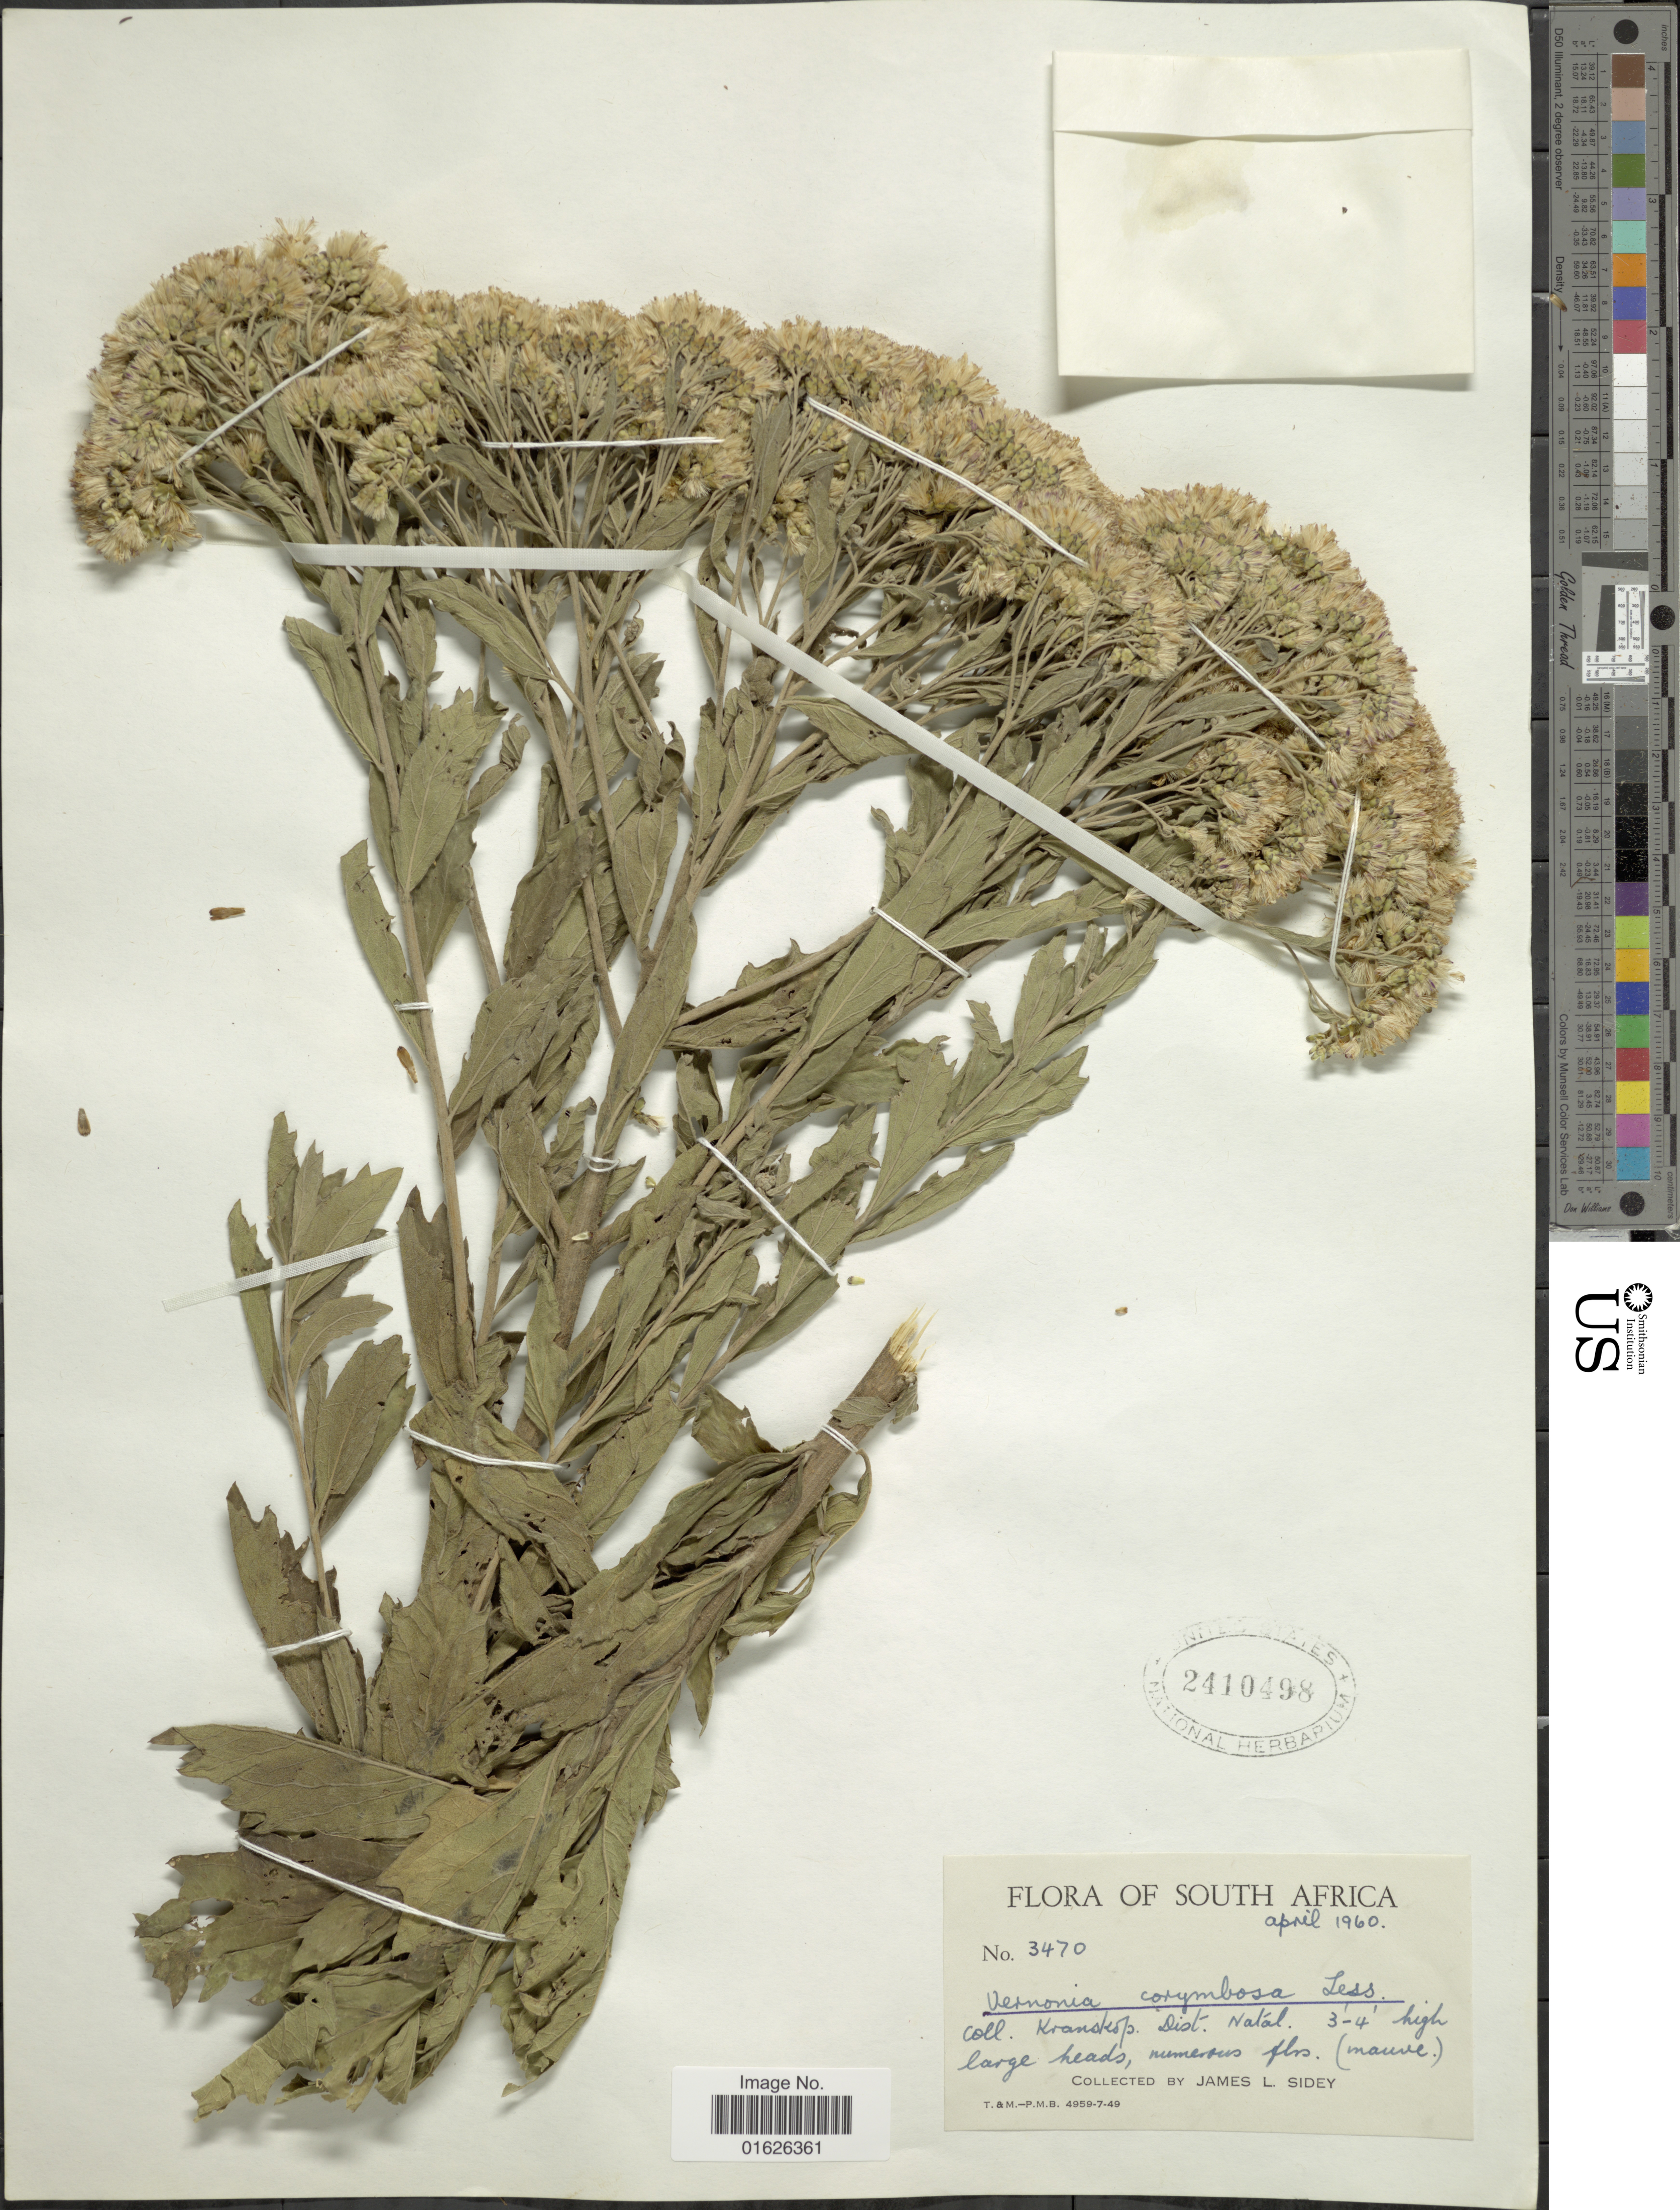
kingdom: Plantae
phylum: Tracheophyta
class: Magnoliopsida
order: Asterales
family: Asteraceae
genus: Gymnanthemum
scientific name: Gymnanthemum crataegifolium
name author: (Hutch.) H. Rob.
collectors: J. L. Sidey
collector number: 3470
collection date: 1960-04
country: South Africa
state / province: KwaZulu-Natal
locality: Kranskop Dist. Natal.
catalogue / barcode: US 2410498